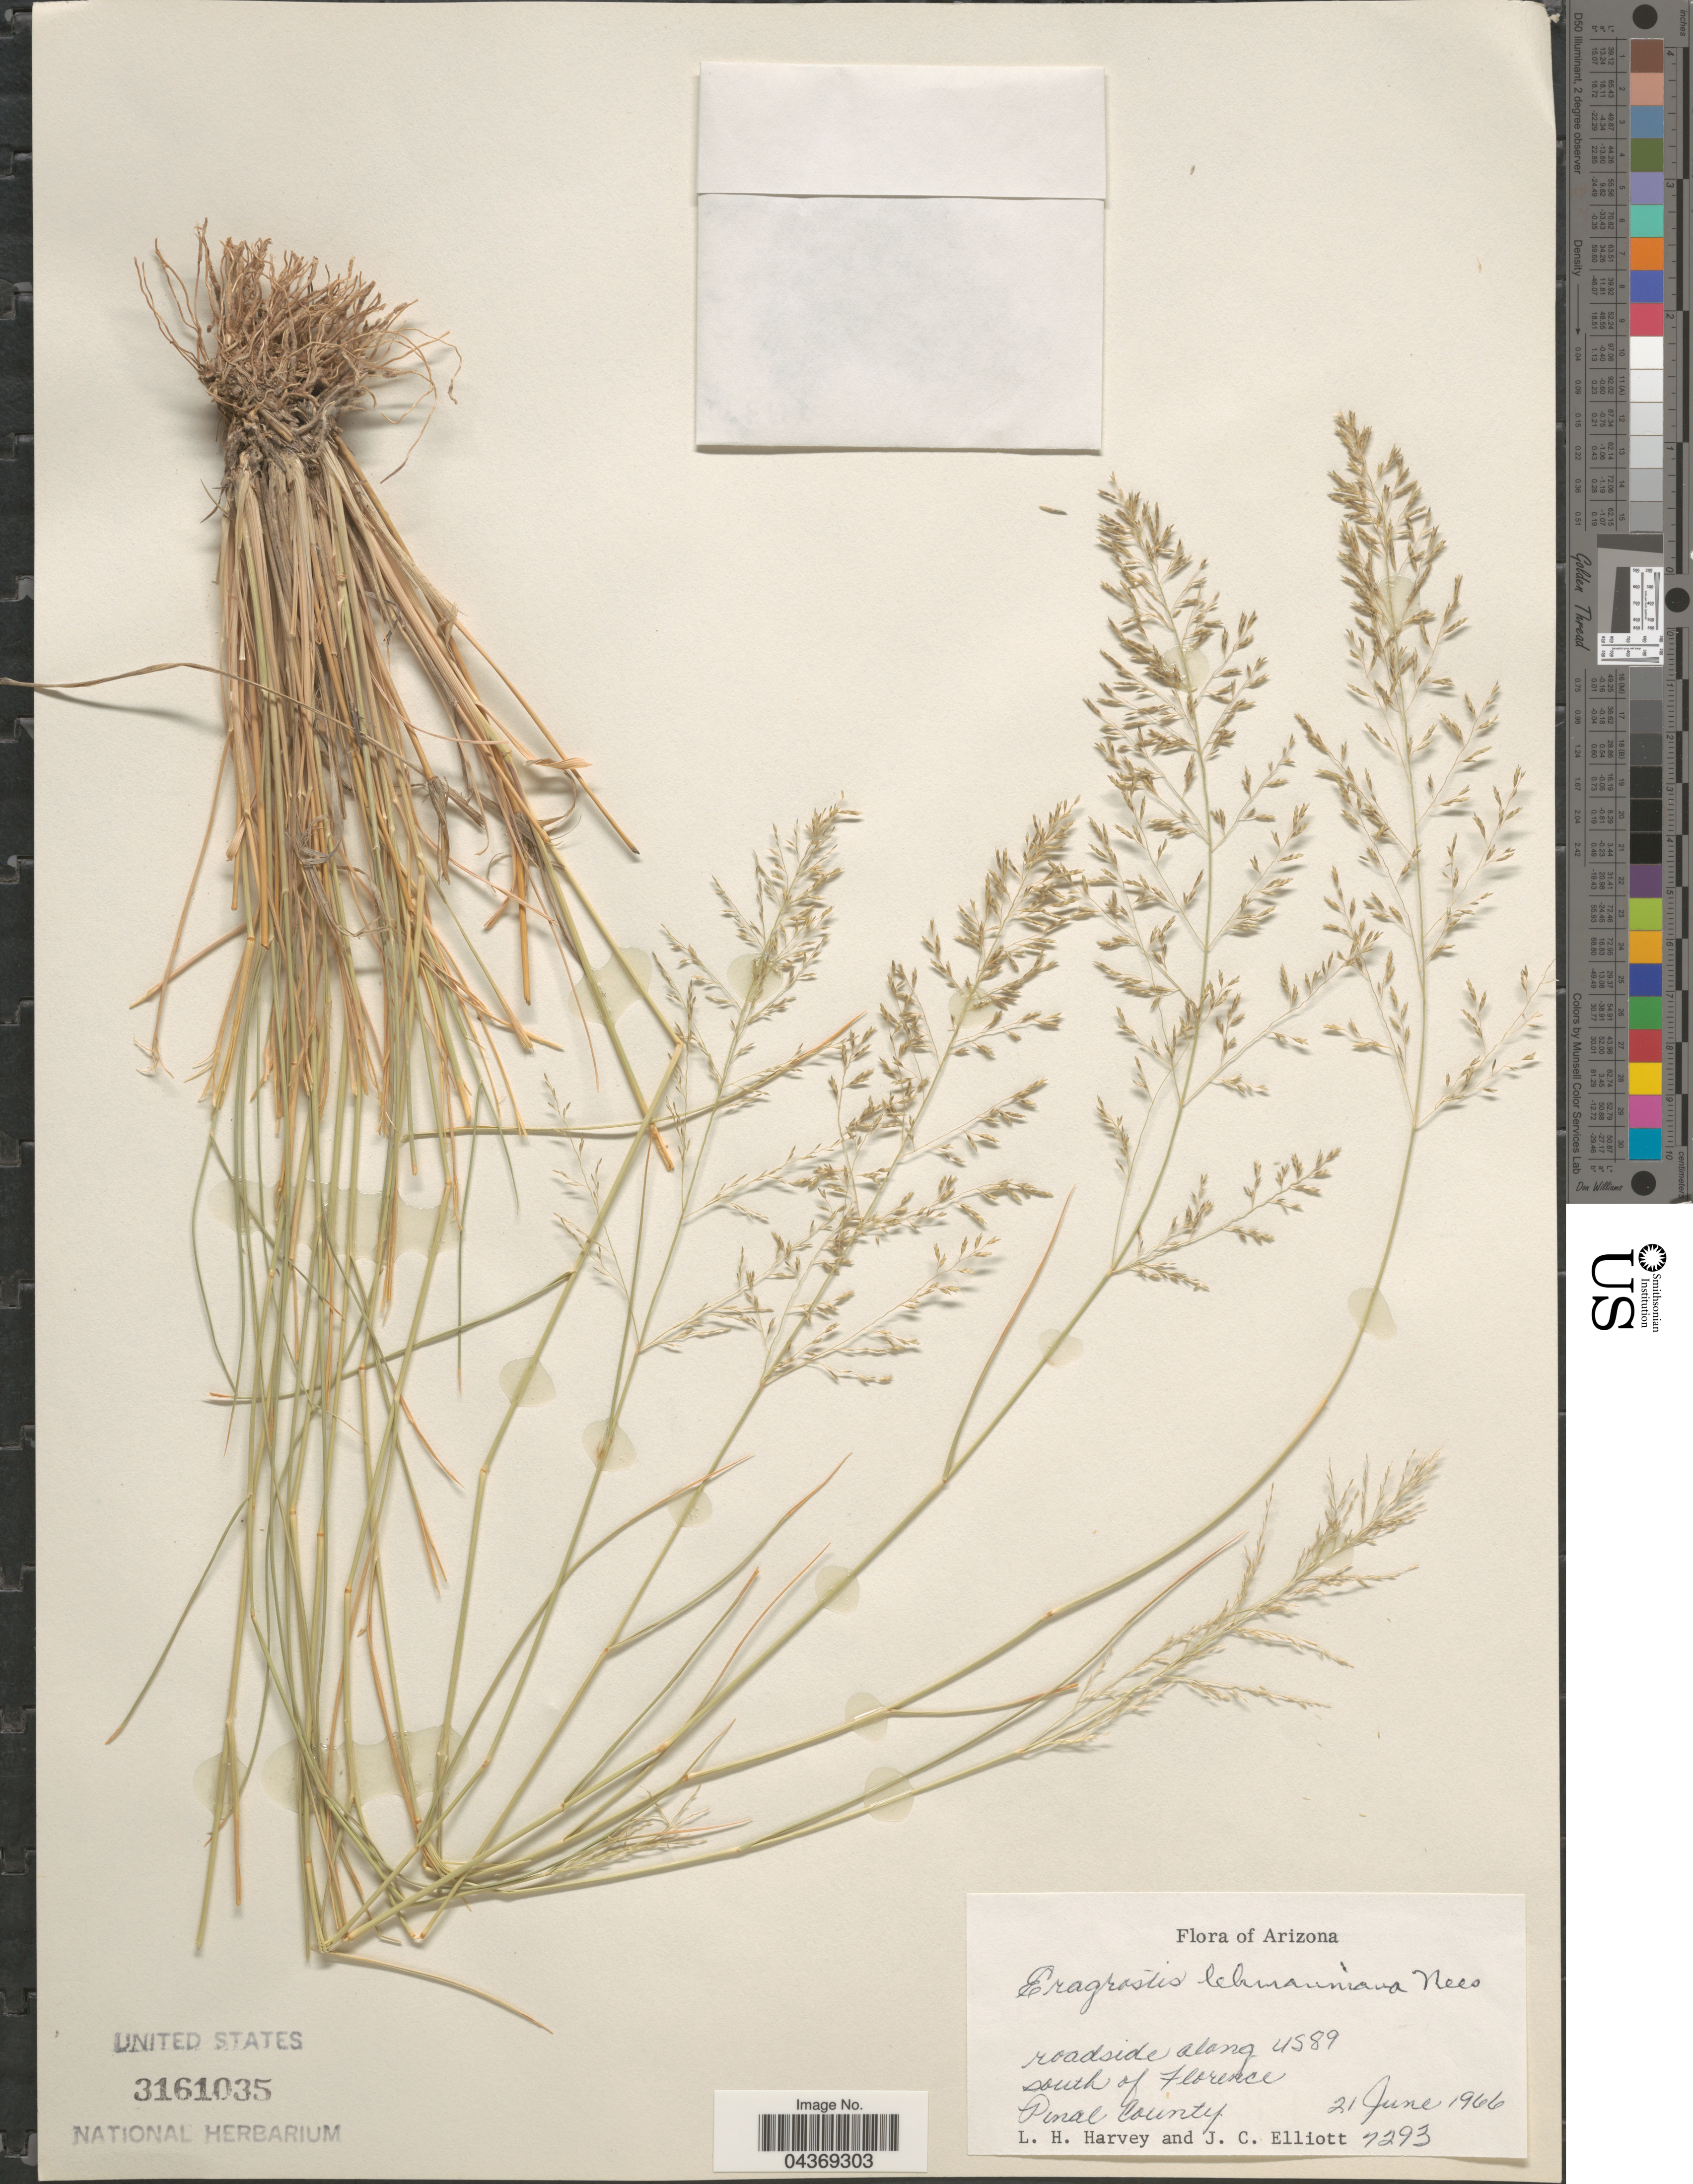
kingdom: Plantae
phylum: Tracheophyta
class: Liliopsida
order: Poales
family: Poaceae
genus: Eragrostis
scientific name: Eragrostis lehmanniana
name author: Nees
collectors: L. H. Harvey & J. C. Elliott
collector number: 7293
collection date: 1966-06-21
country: United States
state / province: Arizona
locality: Roadside along US 89. South of Florence. Pinal County.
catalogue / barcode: US 3161035